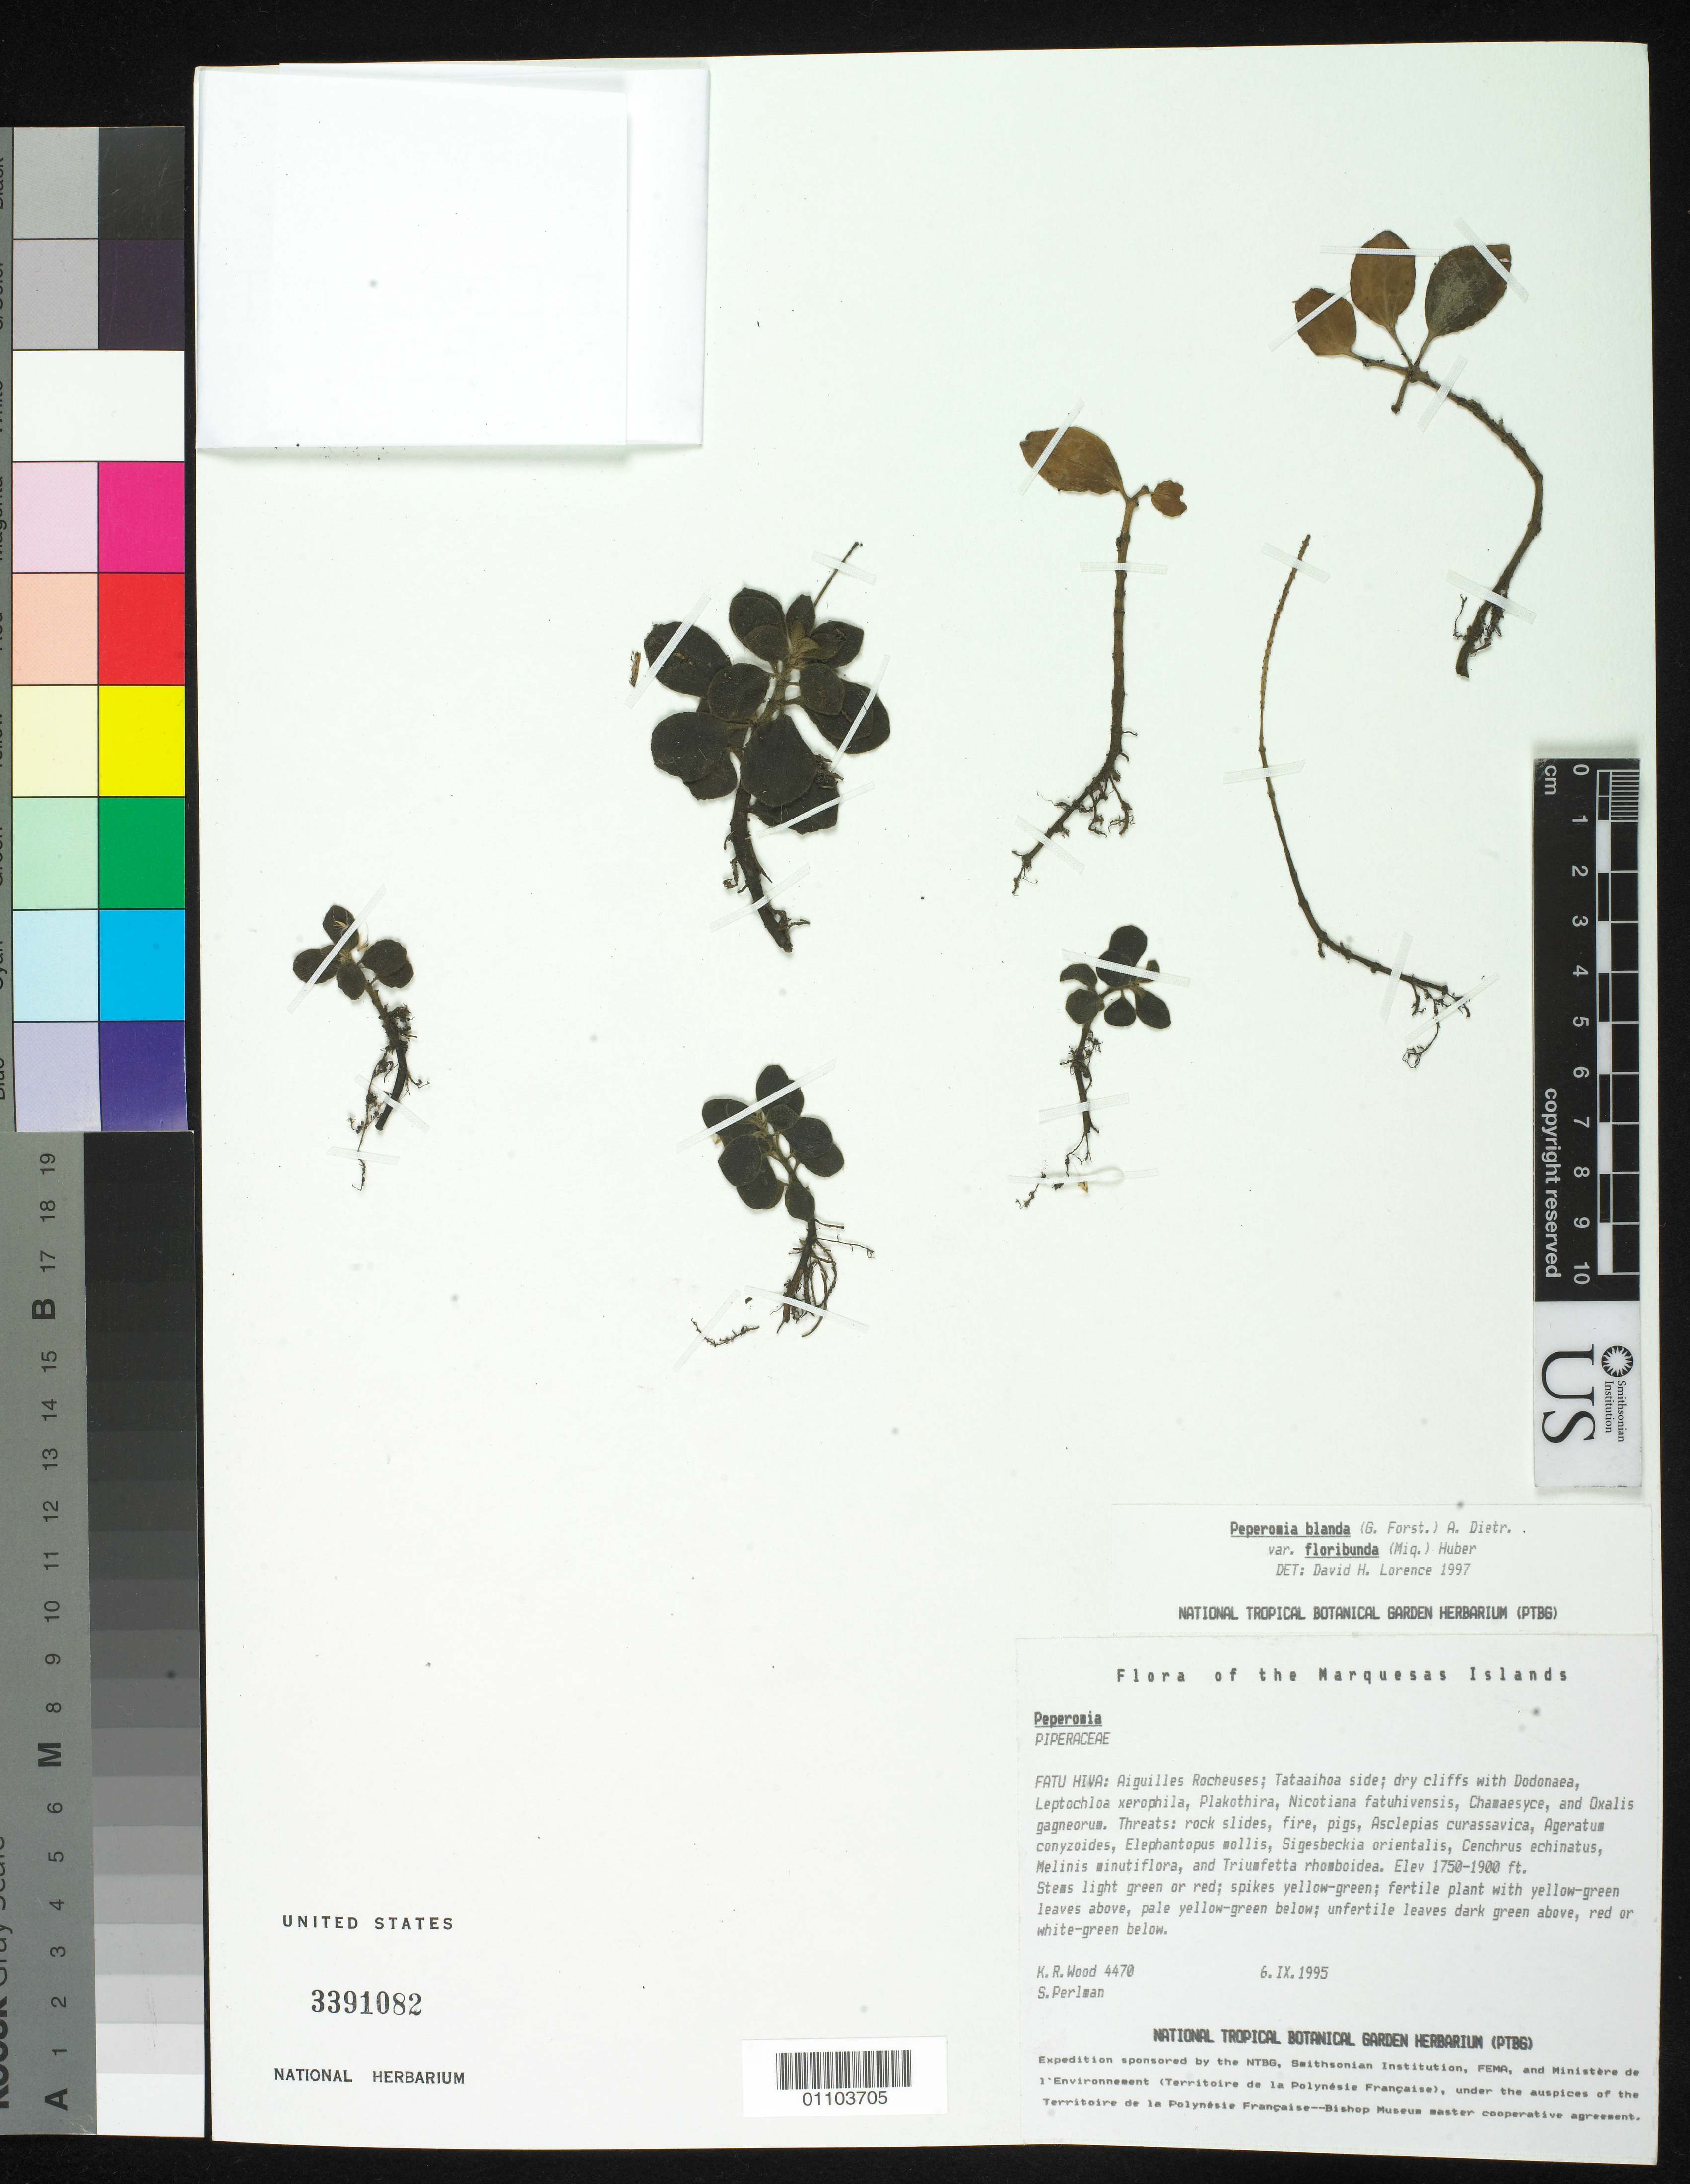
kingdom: Plantae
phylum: Tracheophyta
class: Magnoliopsida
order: Piperales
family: Piperaceae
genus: Peperomia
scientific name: Peperomia leptostachya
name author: Hook. & Arn.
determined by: Wagner, W. L., (BOT), Smithsonian Institution - National Museum of Natural History (UNITED STATES)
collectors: K. R. Wood & S. P. Perlman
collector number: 4470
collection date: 1995-09-06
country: French Polynesia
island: Fatu Hiva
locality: Aiguilles Rocheuses, Tataaihoa side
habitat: Dry cliffs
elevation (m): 533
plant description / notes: Rockslides, fire, pigs, Asclepias curassavica, Ageratina conyzoides, Elaphantopsis mollis, Siegesbeckia orientalis, Cenchrus echinatus, Melinus minutiflora, Triumphetta rhomboidea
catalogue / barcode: US 3391082